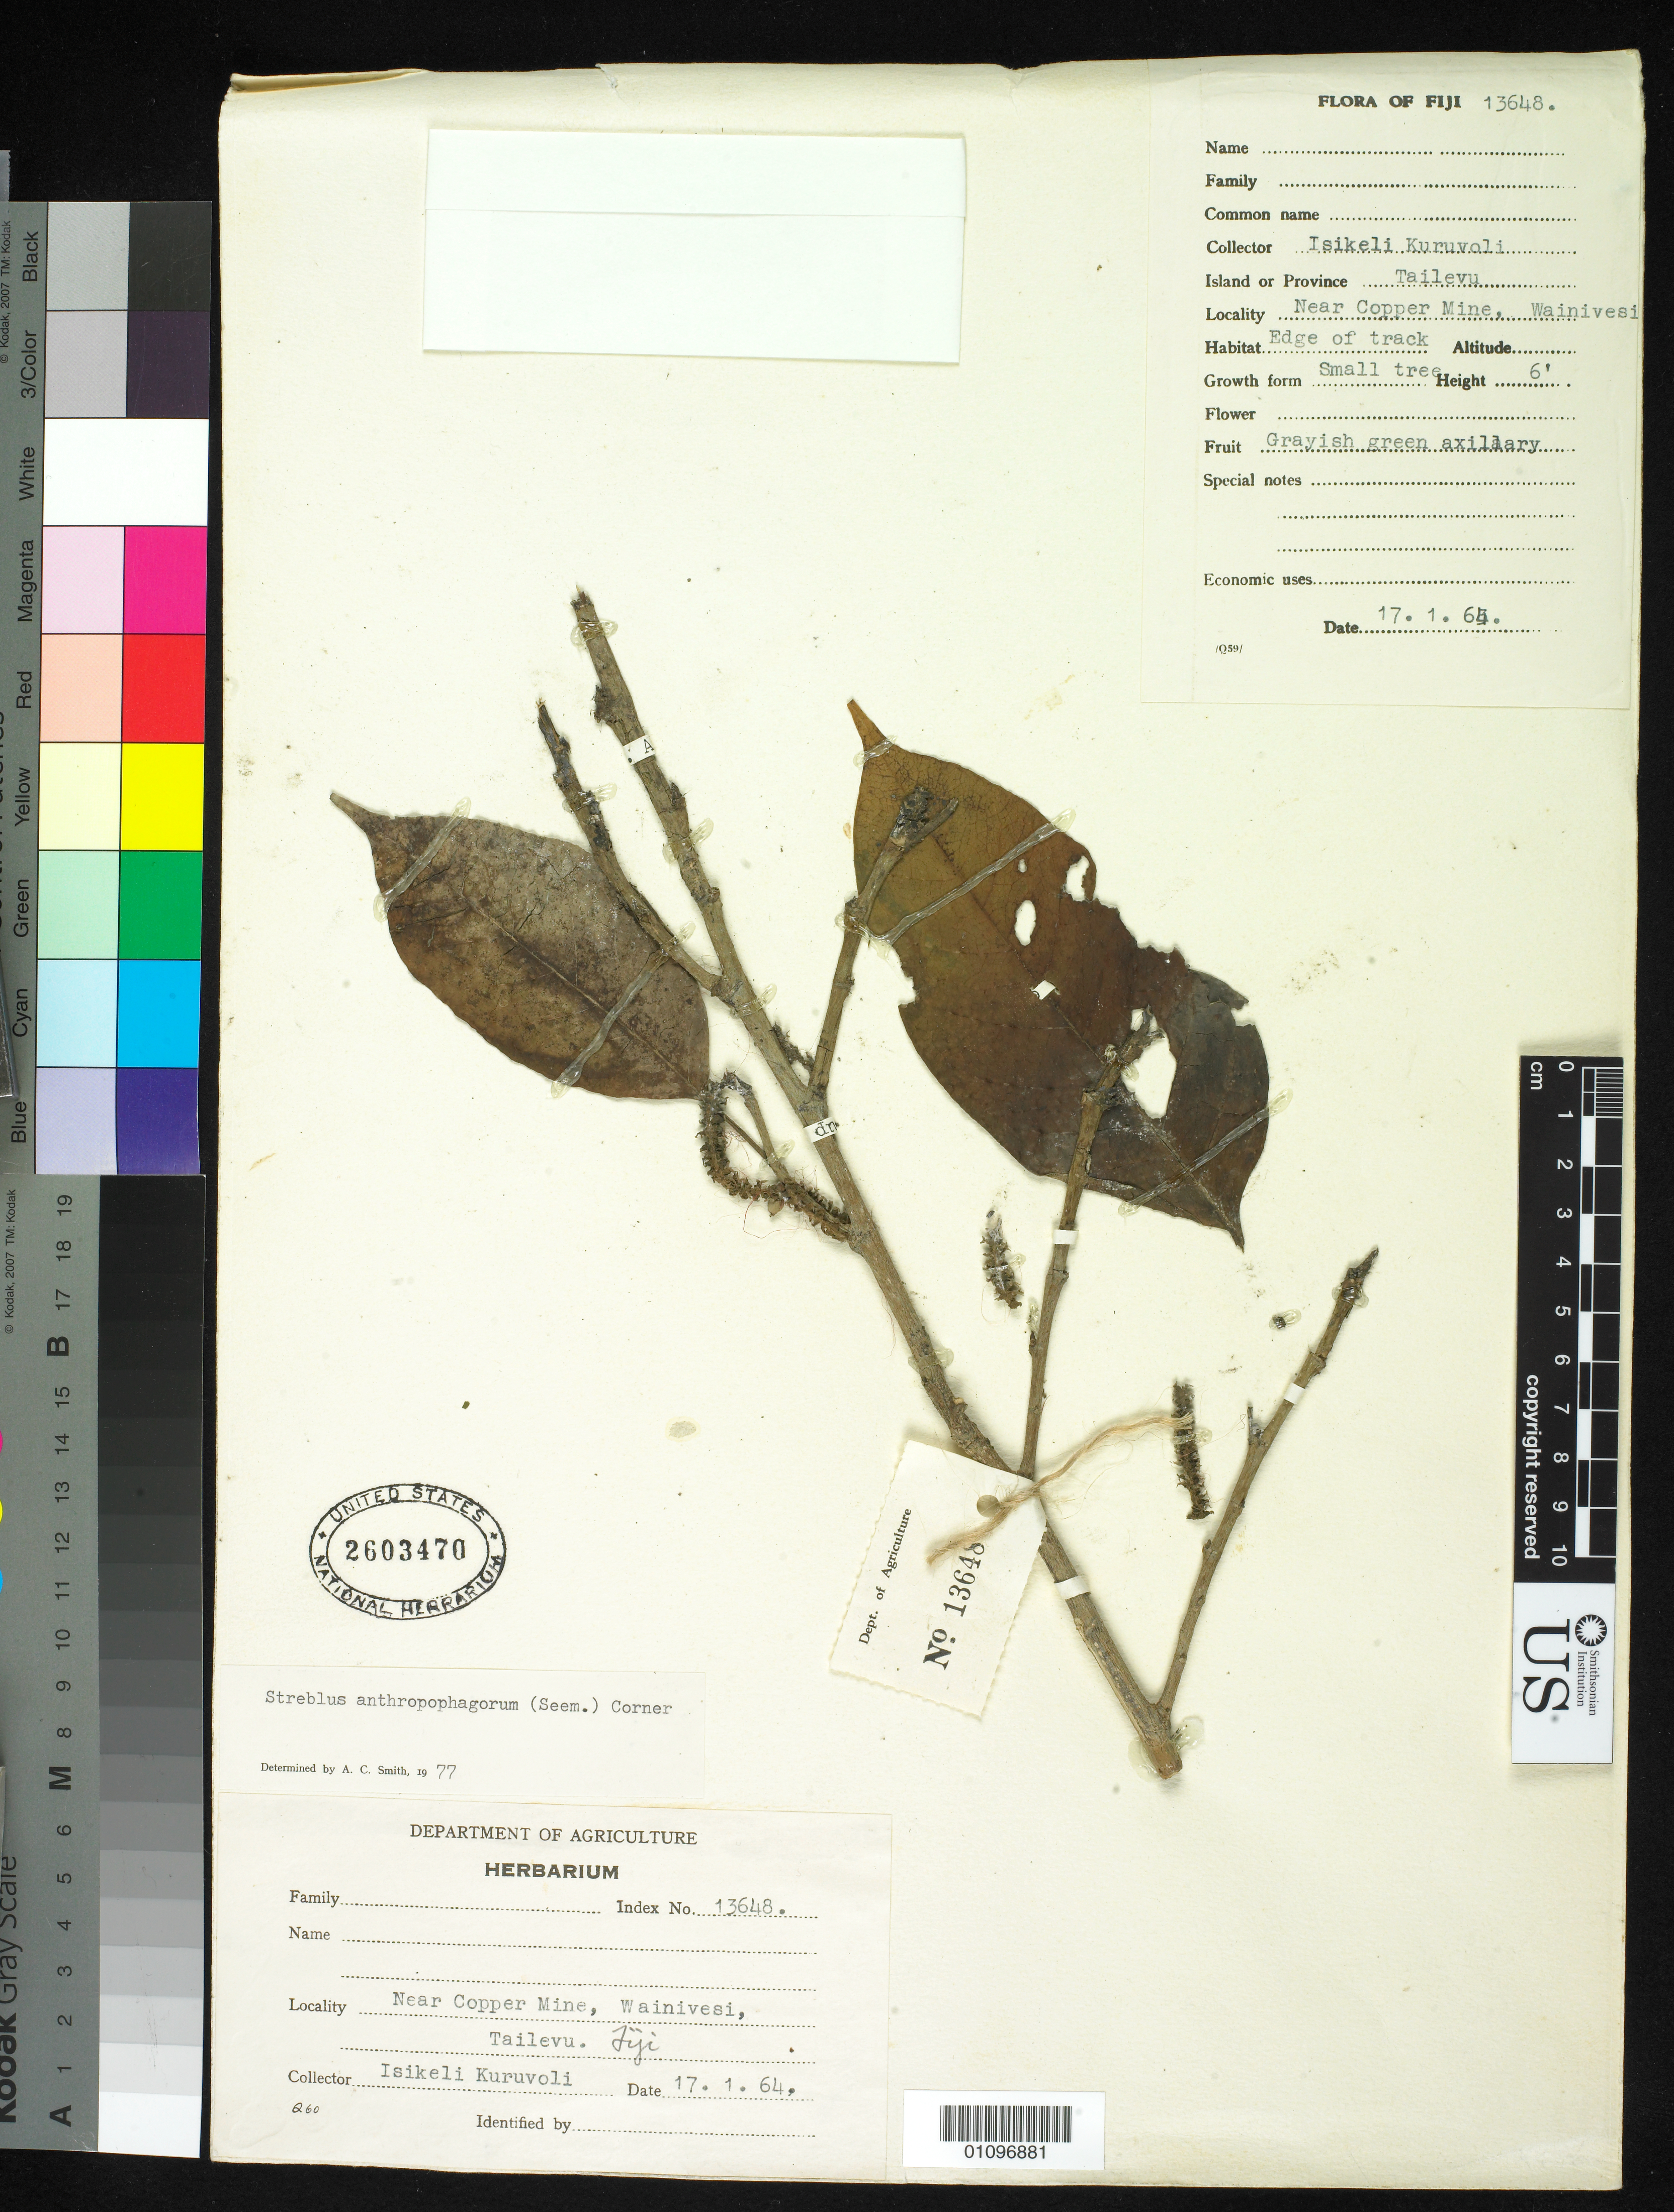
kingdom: Plantae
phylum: Tracheophyta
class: Magnoliopsida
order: Rosales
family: Moraceae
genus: Paratrophis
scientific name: Paratrophis anthropophagorum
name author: (Seem.) Benth. & Hook. f. ex Drake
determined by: Wagner, W. L., (BOT), Smithsonian Institution - National Museum of Natural History (UNITED STATES)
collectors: I. Kuruvoli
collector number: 13648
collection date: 1964-01-17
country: Fiji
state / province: Tailevu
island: Viti Levu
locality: Near copper mine, Wainivesi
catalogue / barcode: US 2603470